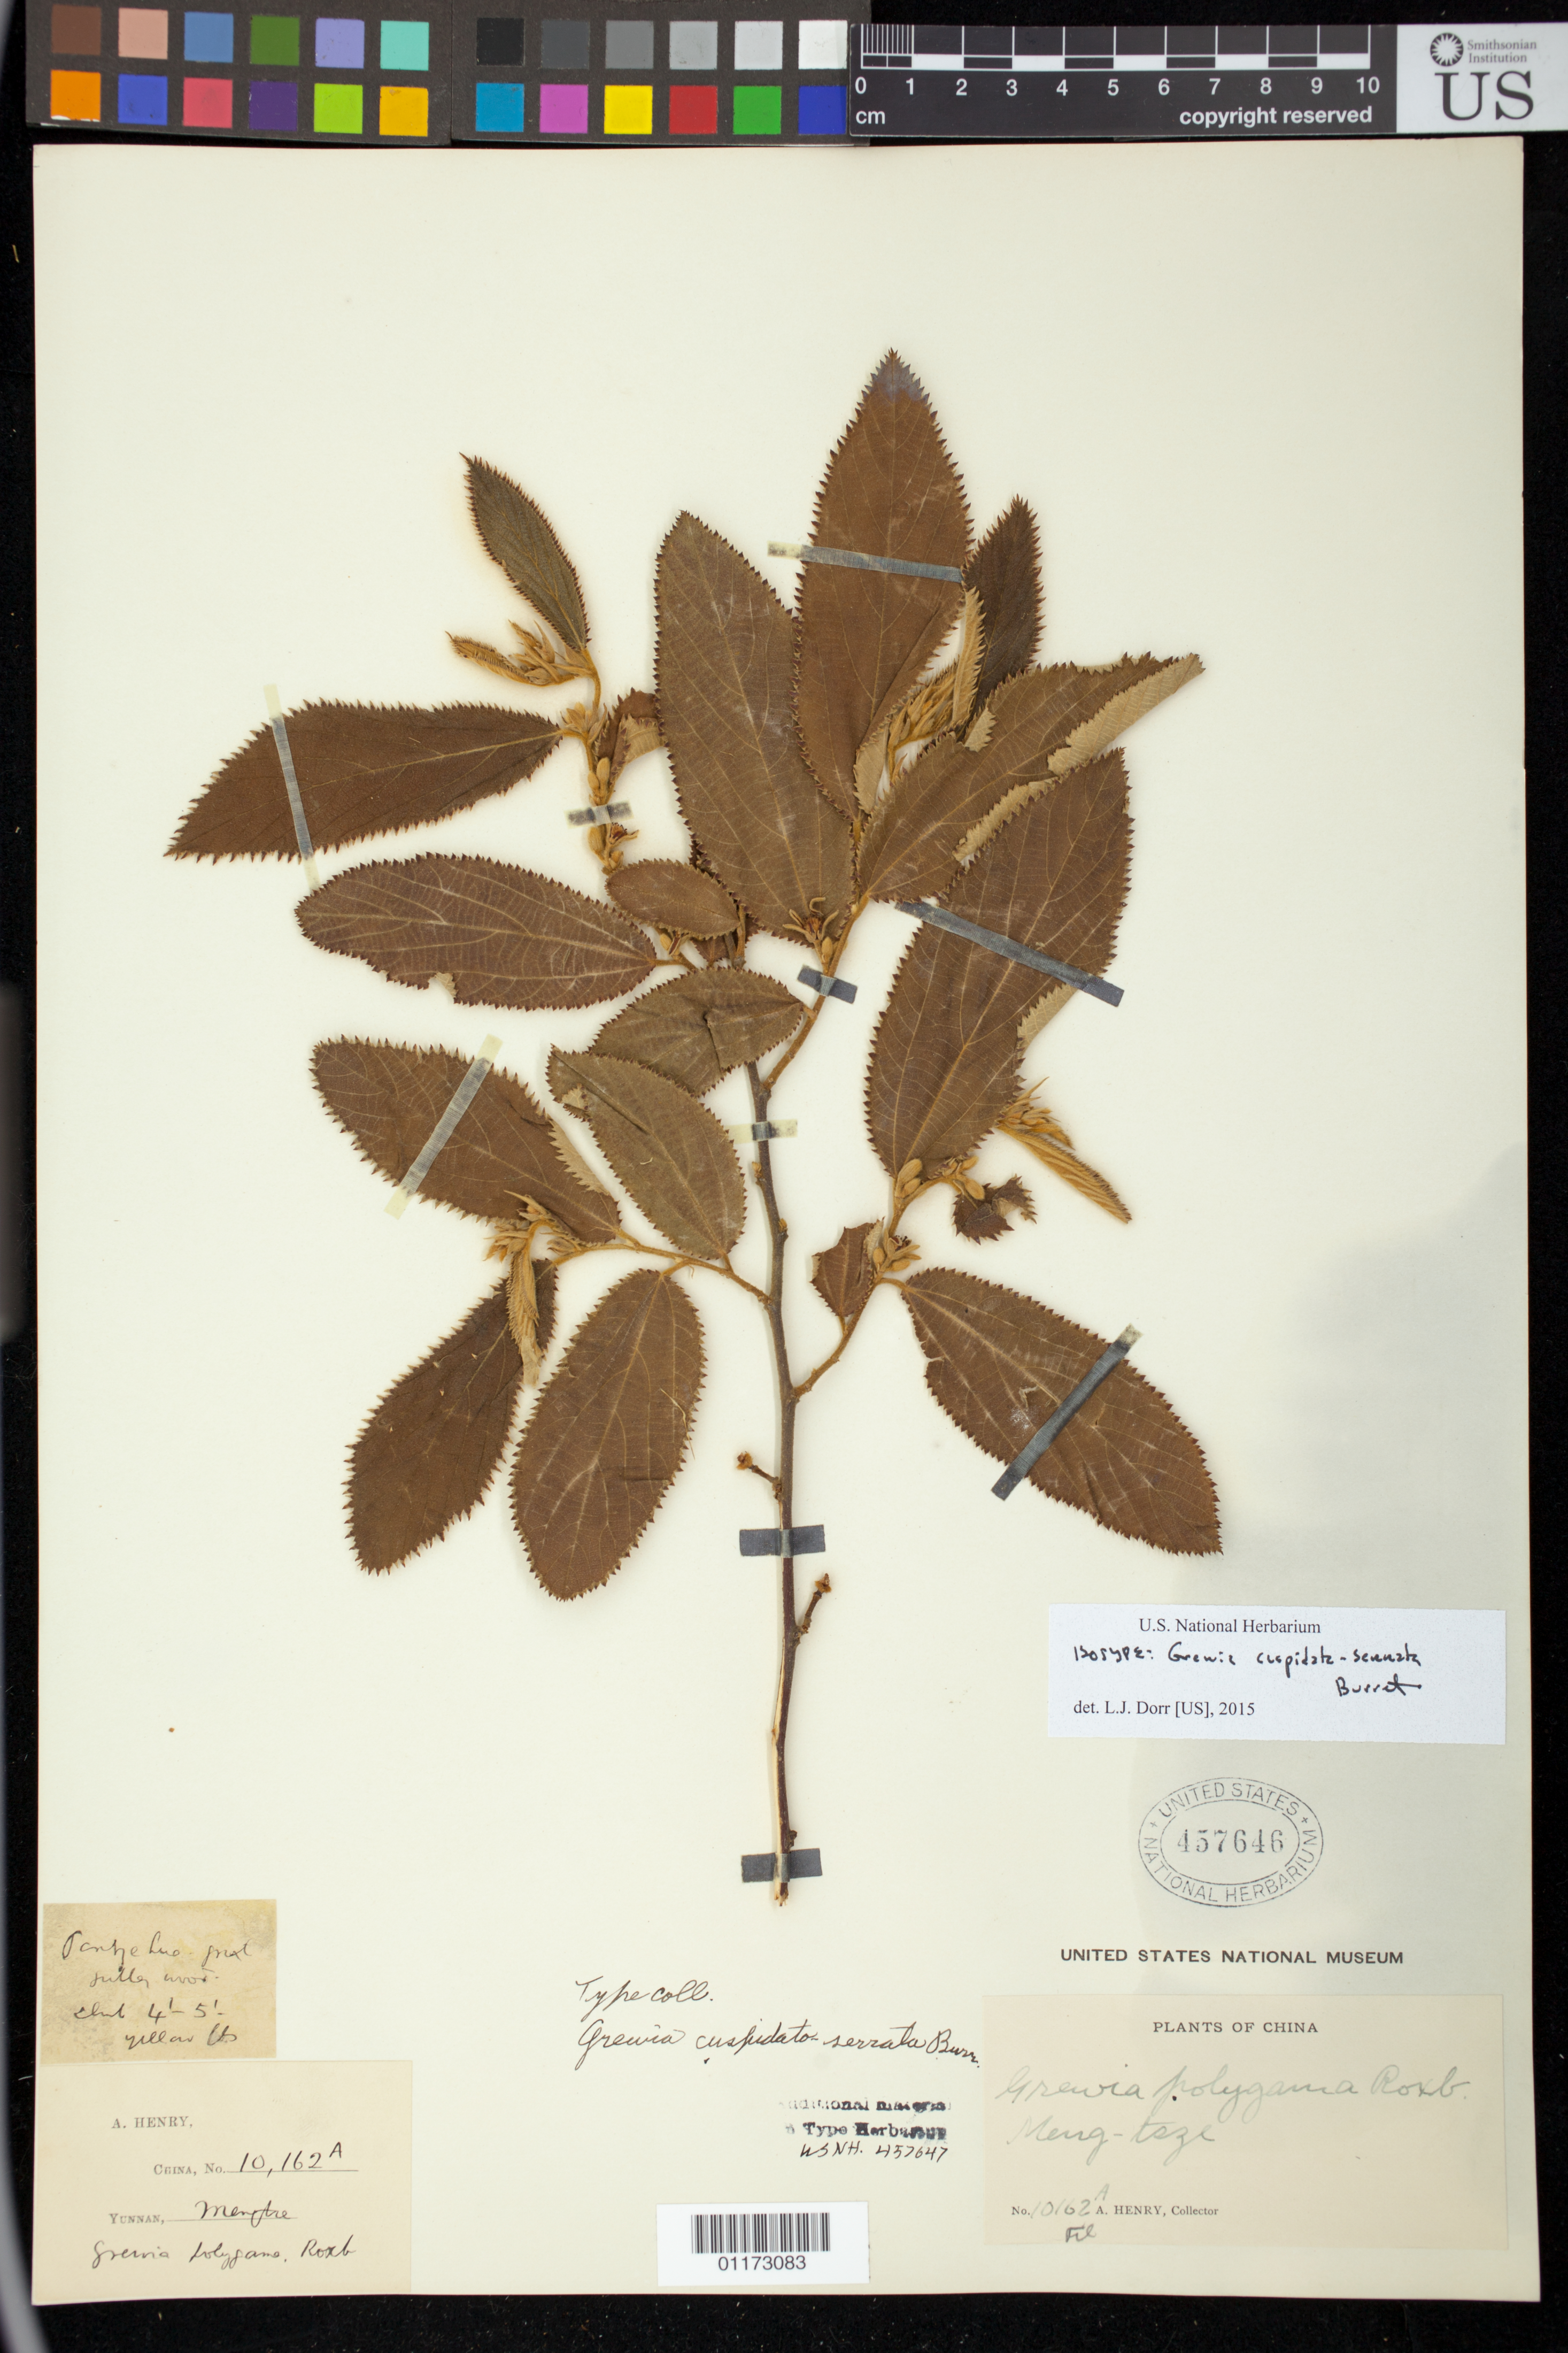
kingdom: Plantae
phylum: Tracheophyta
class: Magnoliopsida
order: Malvales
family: Malvaceae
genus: Grewia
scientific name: Grewia cuspidato-serrata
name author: Burret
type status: Isotype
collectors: A. Henry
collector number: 10162 A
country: China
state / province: Yunnan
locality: Meng-tsze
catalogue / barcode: US 457646